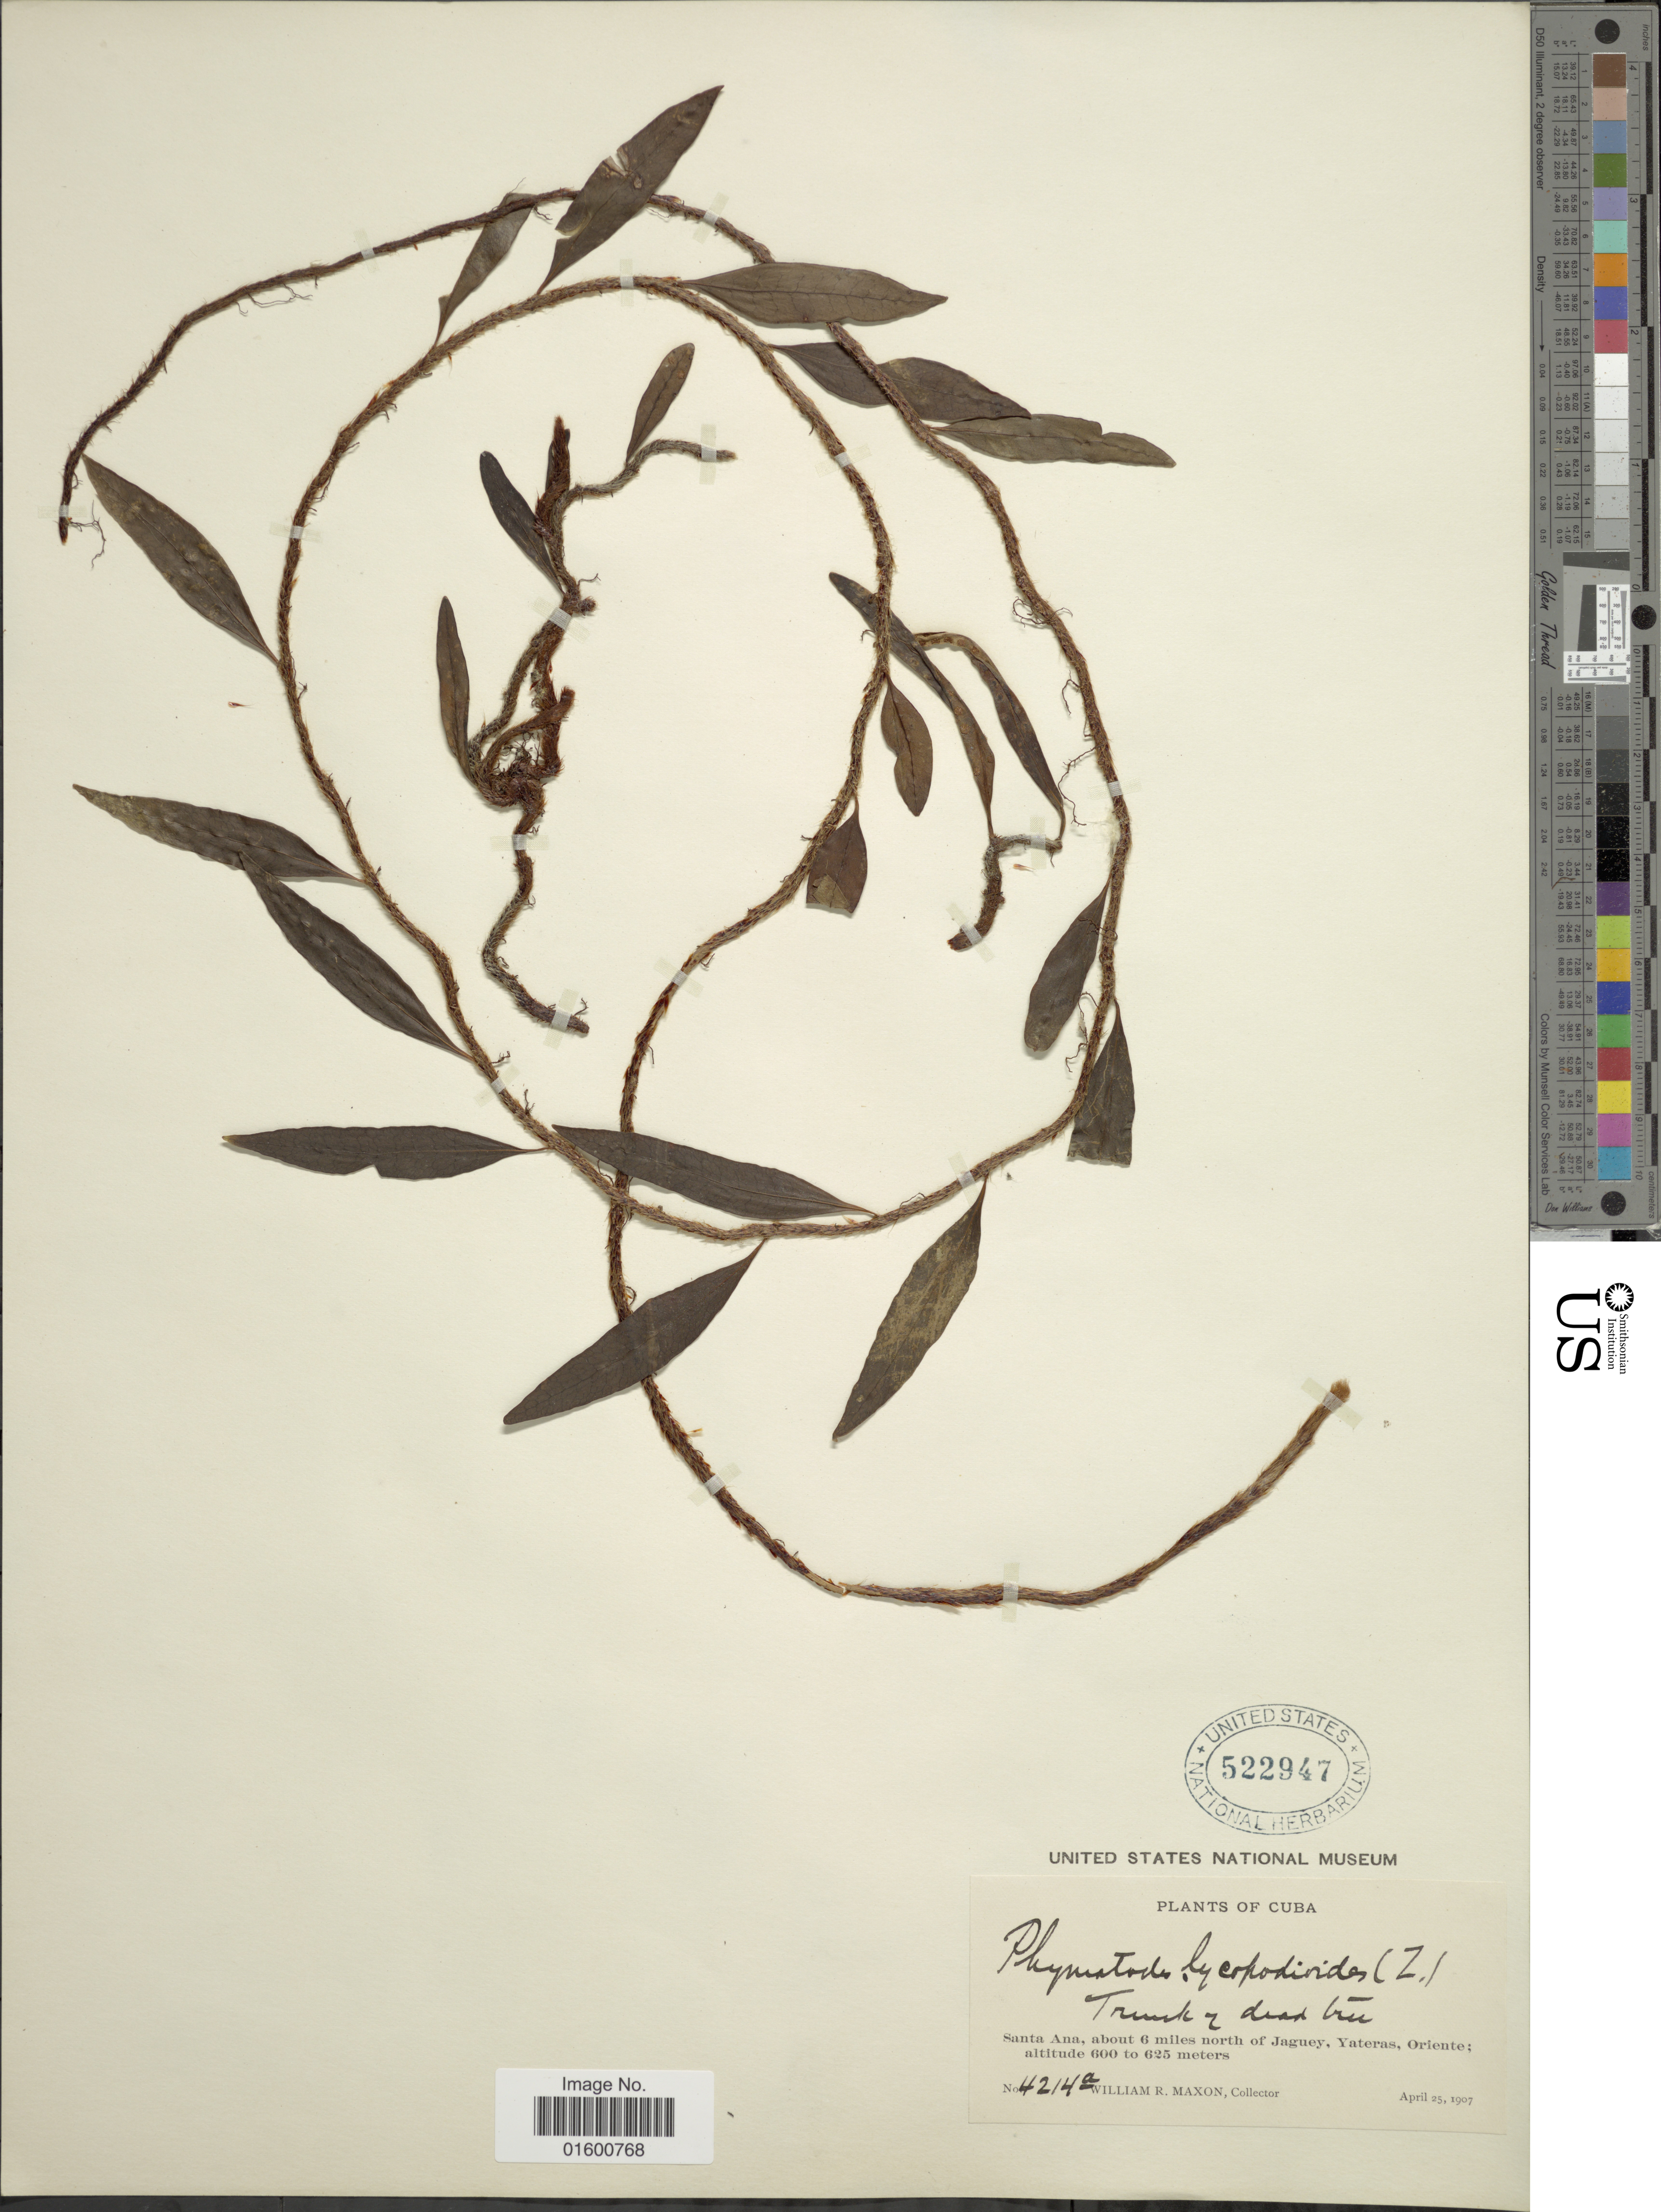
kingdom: Plantae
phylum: Tracheophyta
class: Polypodiopsida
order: Polypodiales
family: Polypodiaceae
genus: Microgramma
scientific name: Microgramma lycopodioides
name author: (L.) Copel.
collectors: W. R. Maxon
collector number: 4214a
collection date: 1907-04-25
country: Cuba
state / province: Oriente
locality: Santa Ana, about 6 miles north of Jaguey, Yateras, Oriente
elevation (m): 600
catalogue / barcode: US 522947